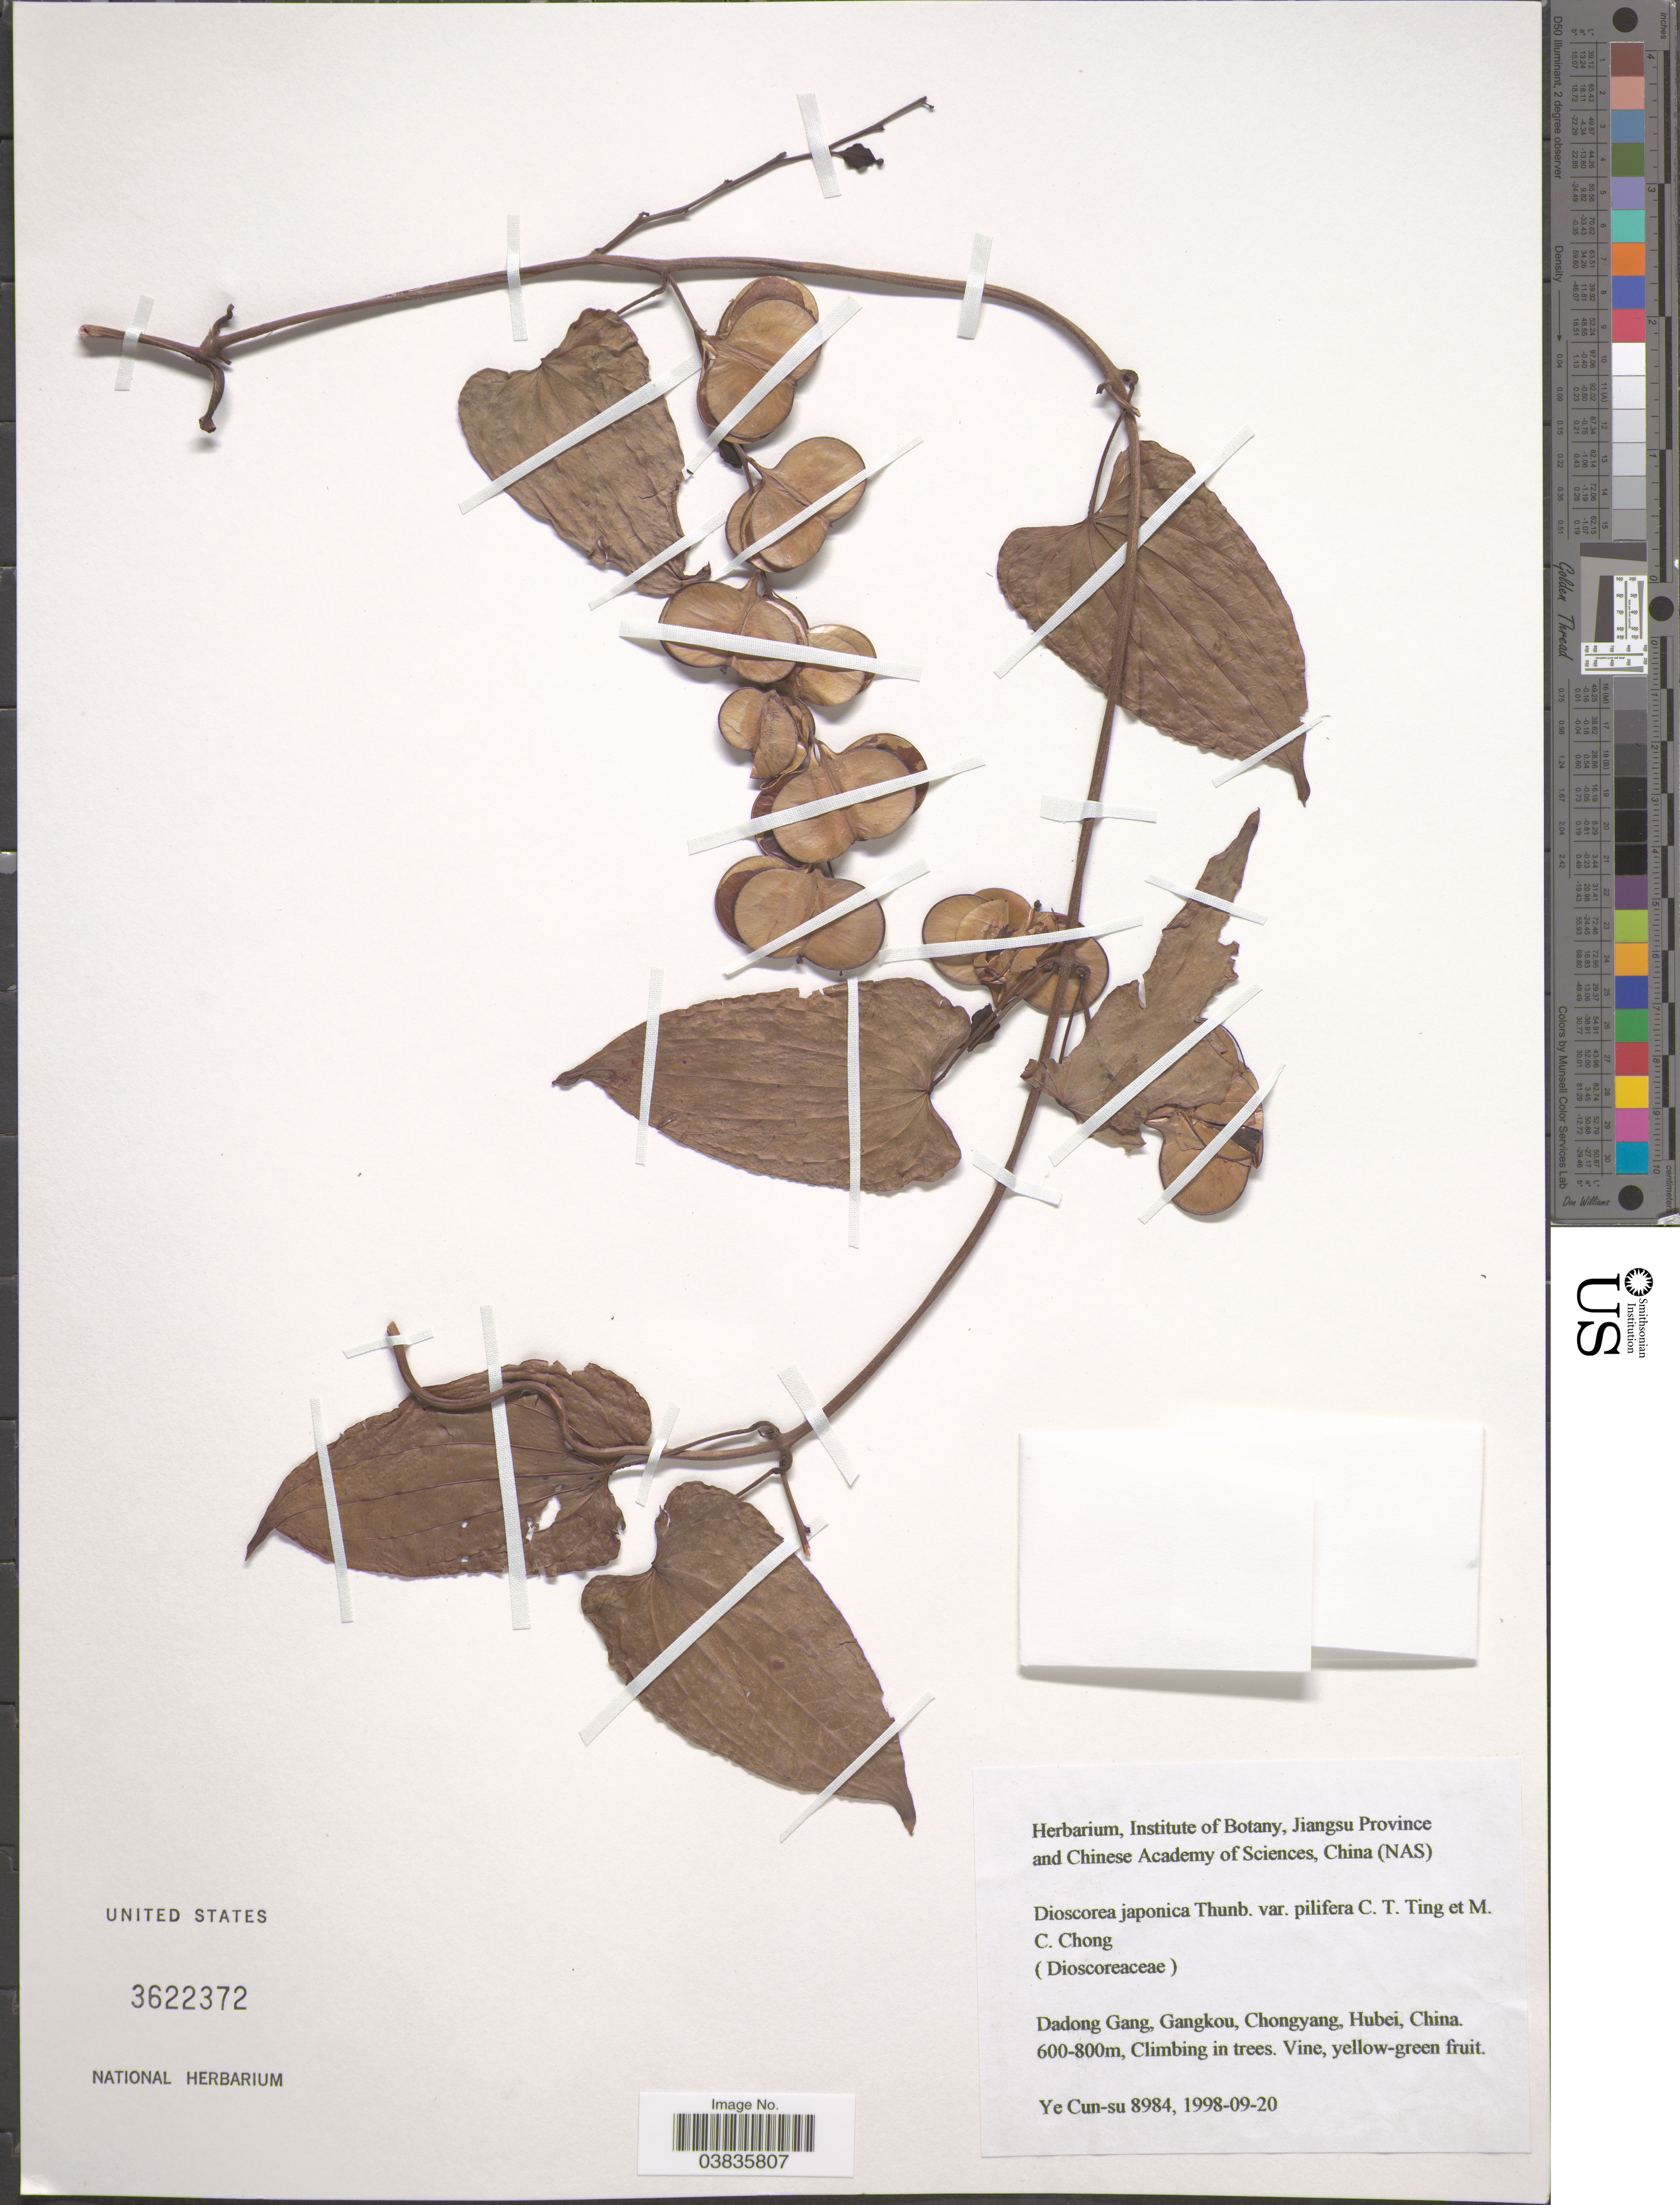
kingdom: Plantae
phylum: Tracheophyta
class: Liliopsida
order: Dioscoreales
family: Dioscoreaceae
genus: Dioscorea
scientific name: Dioscorea japonica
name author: Thunb.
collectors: Ye Cun-su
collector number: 8984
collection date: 1998-09-20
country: China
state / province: Hubei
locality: Dadong Gang, Gangkou, Chongyang, Hubei.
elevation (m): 600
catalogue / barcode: US 3622372